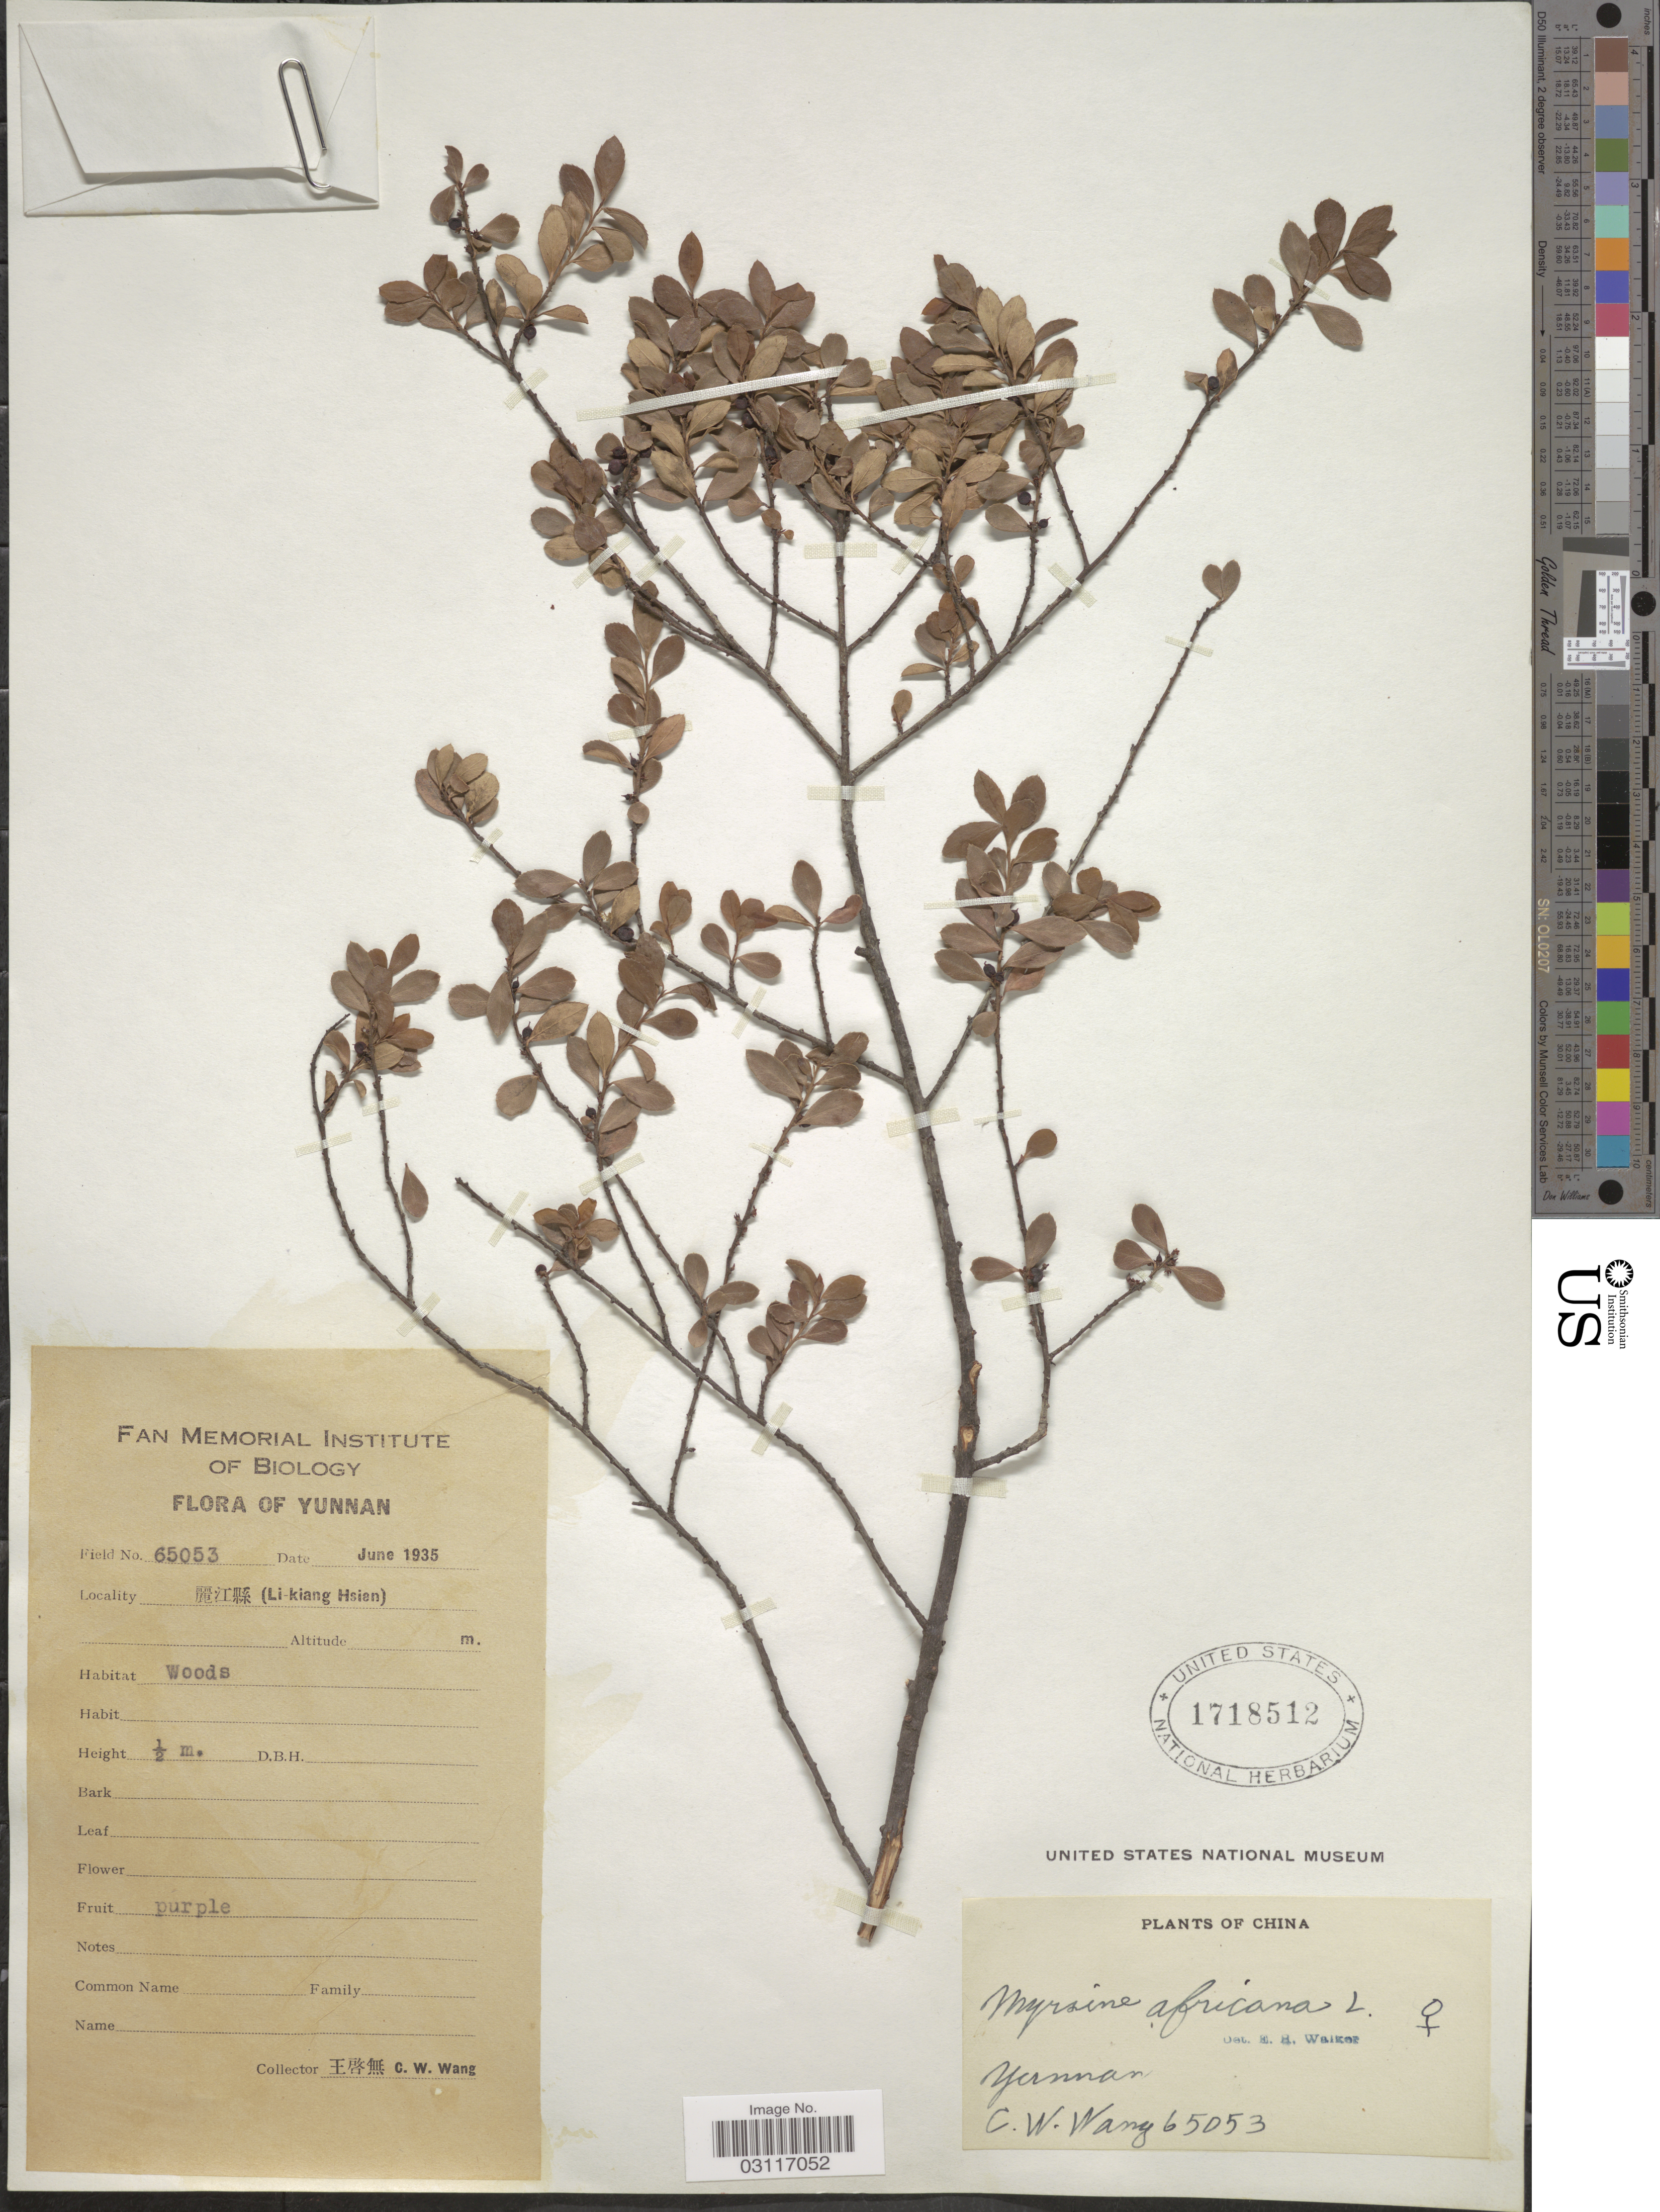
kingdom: Plantae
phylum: Tracheophyta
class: Magnoliopsida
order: Ericales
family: Primulaceae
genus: Myrsine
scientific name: Myrsine africana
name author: L.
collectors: C. W. Wang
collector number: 65053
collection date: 1935-06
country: China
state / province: Yunnan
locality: Li-kiang Hsien.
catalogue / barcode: US 1718512